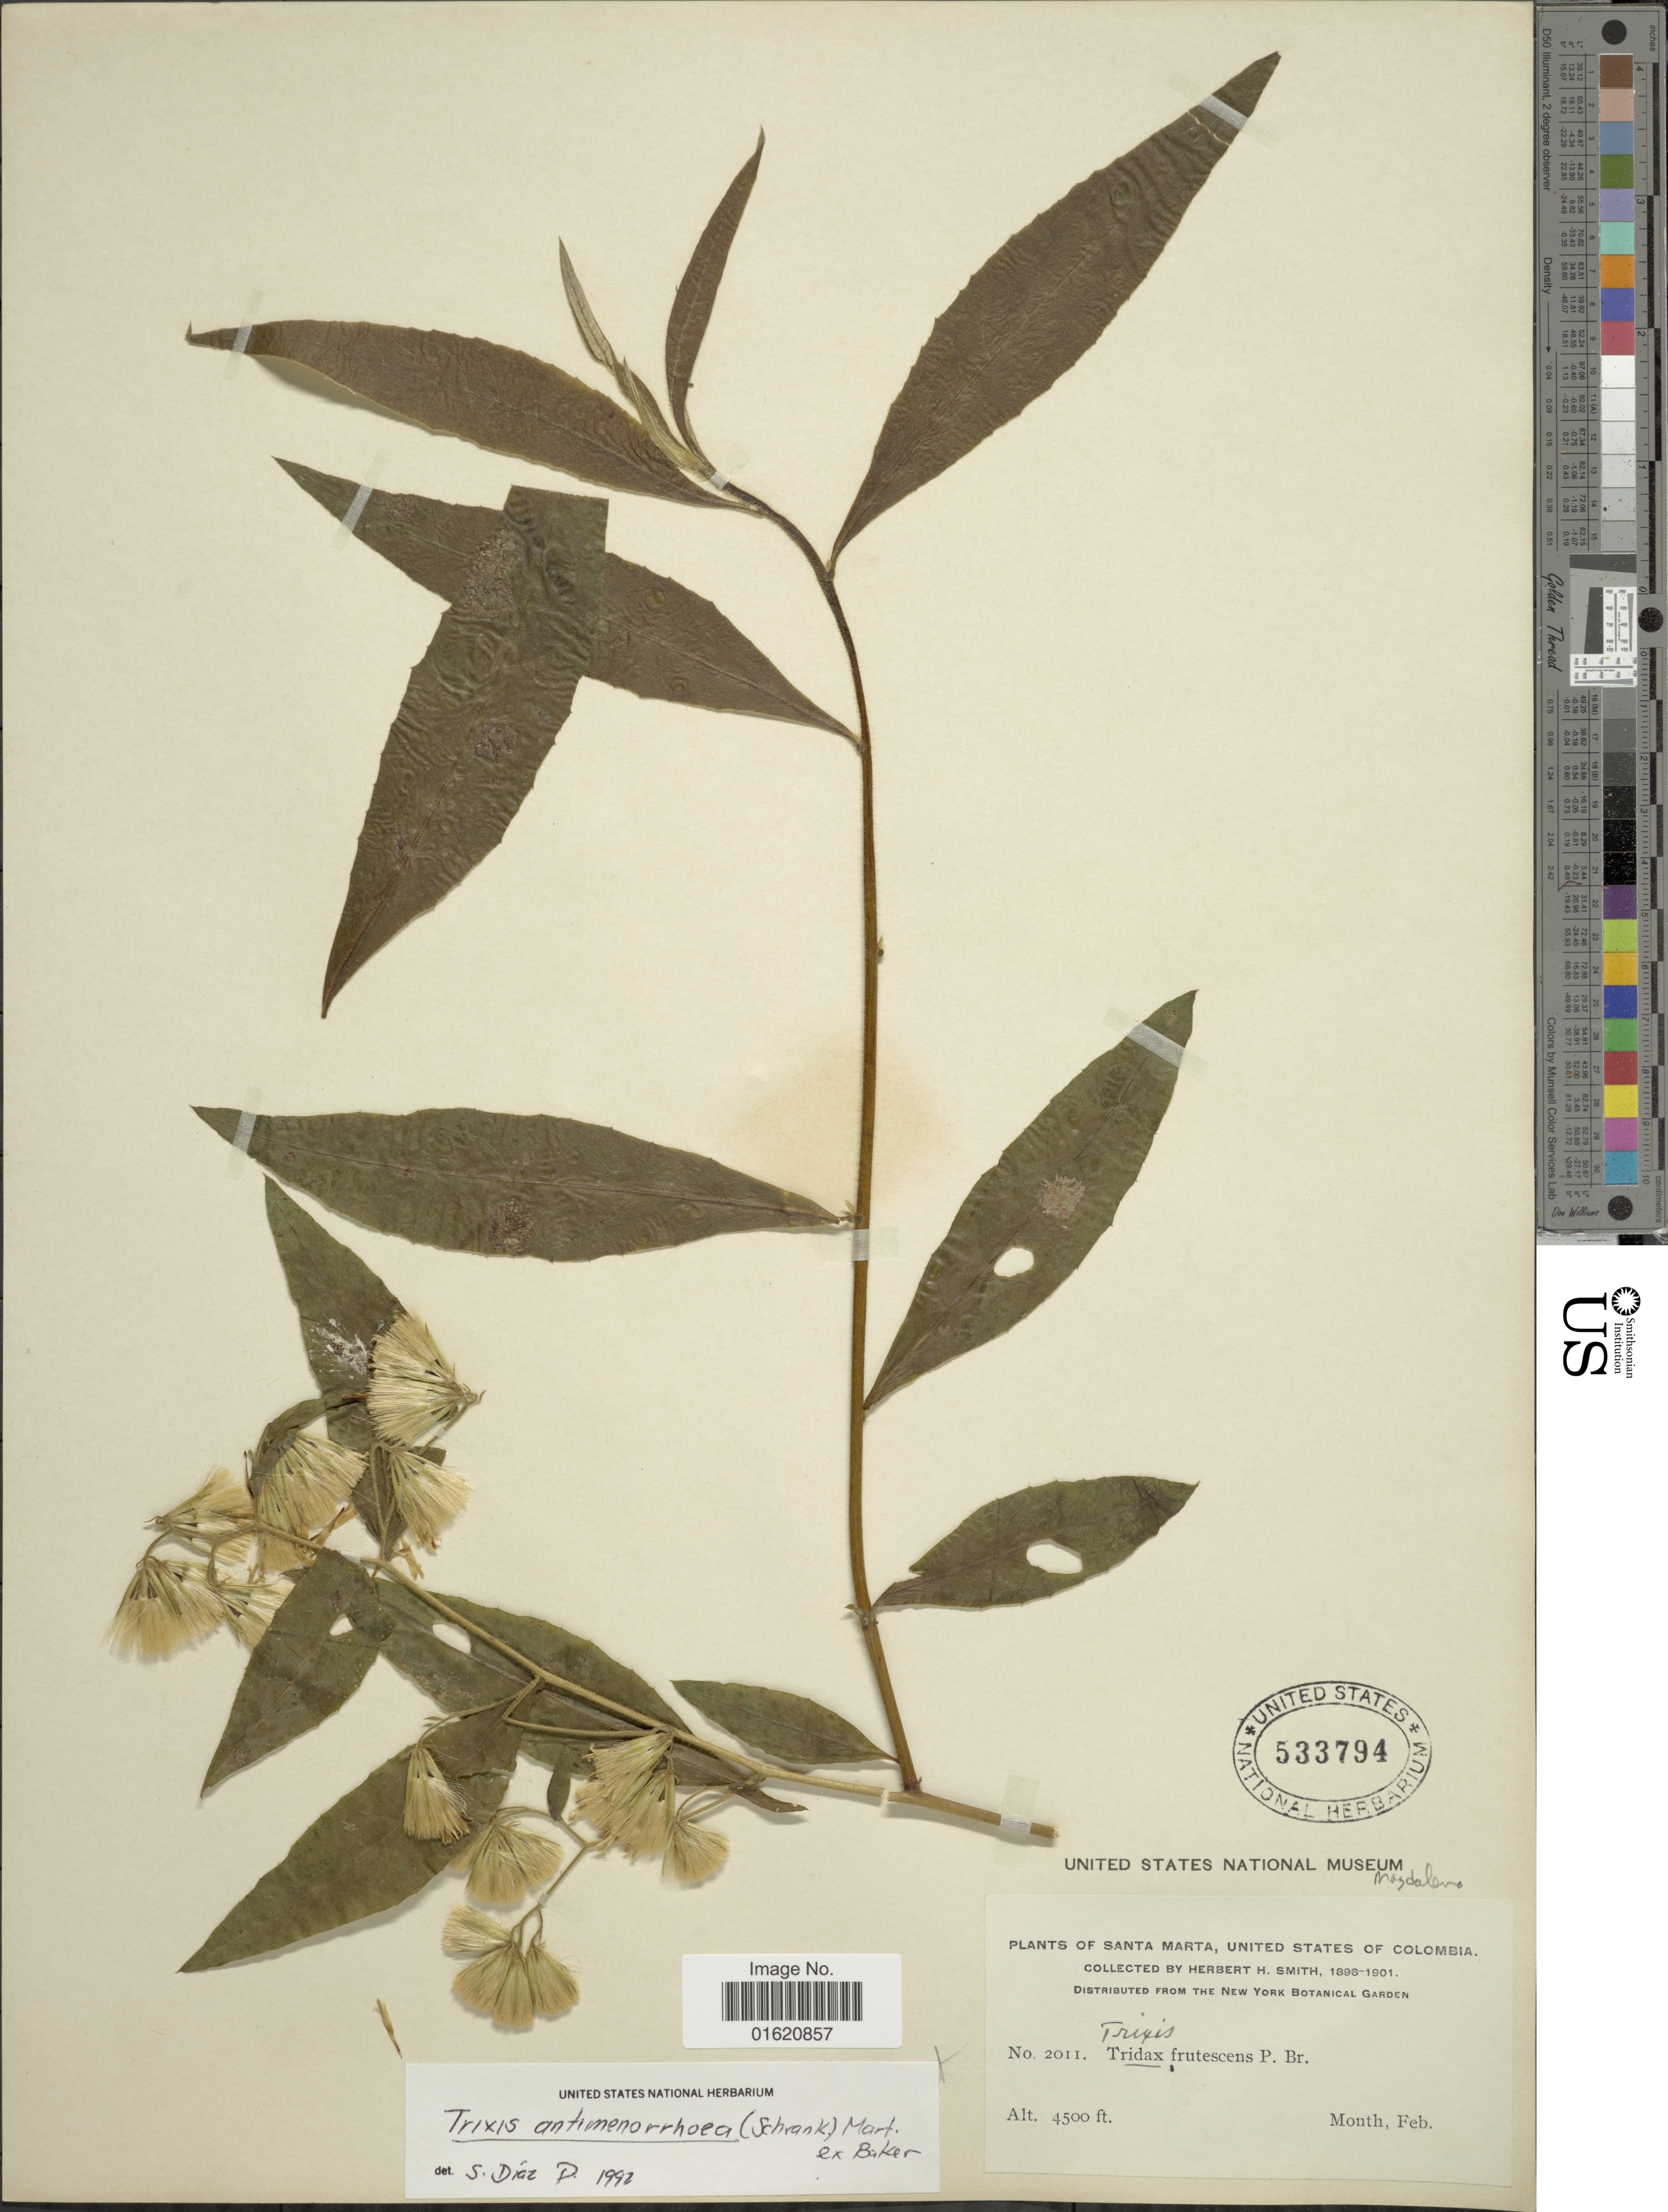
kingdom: Plantae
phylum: Tracheophyta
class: Magnoliopsida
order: Asterales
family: Asteraceae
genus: Trixis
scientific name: Trixis antimenorrhoea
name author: (Schrank) Mart. ex Kuntze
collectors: Herbert H. Smith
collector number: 2011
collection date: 1898/1901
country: Colombia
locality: Santa Mata, United States of Colombia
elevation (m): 1372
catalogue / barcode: US 533794